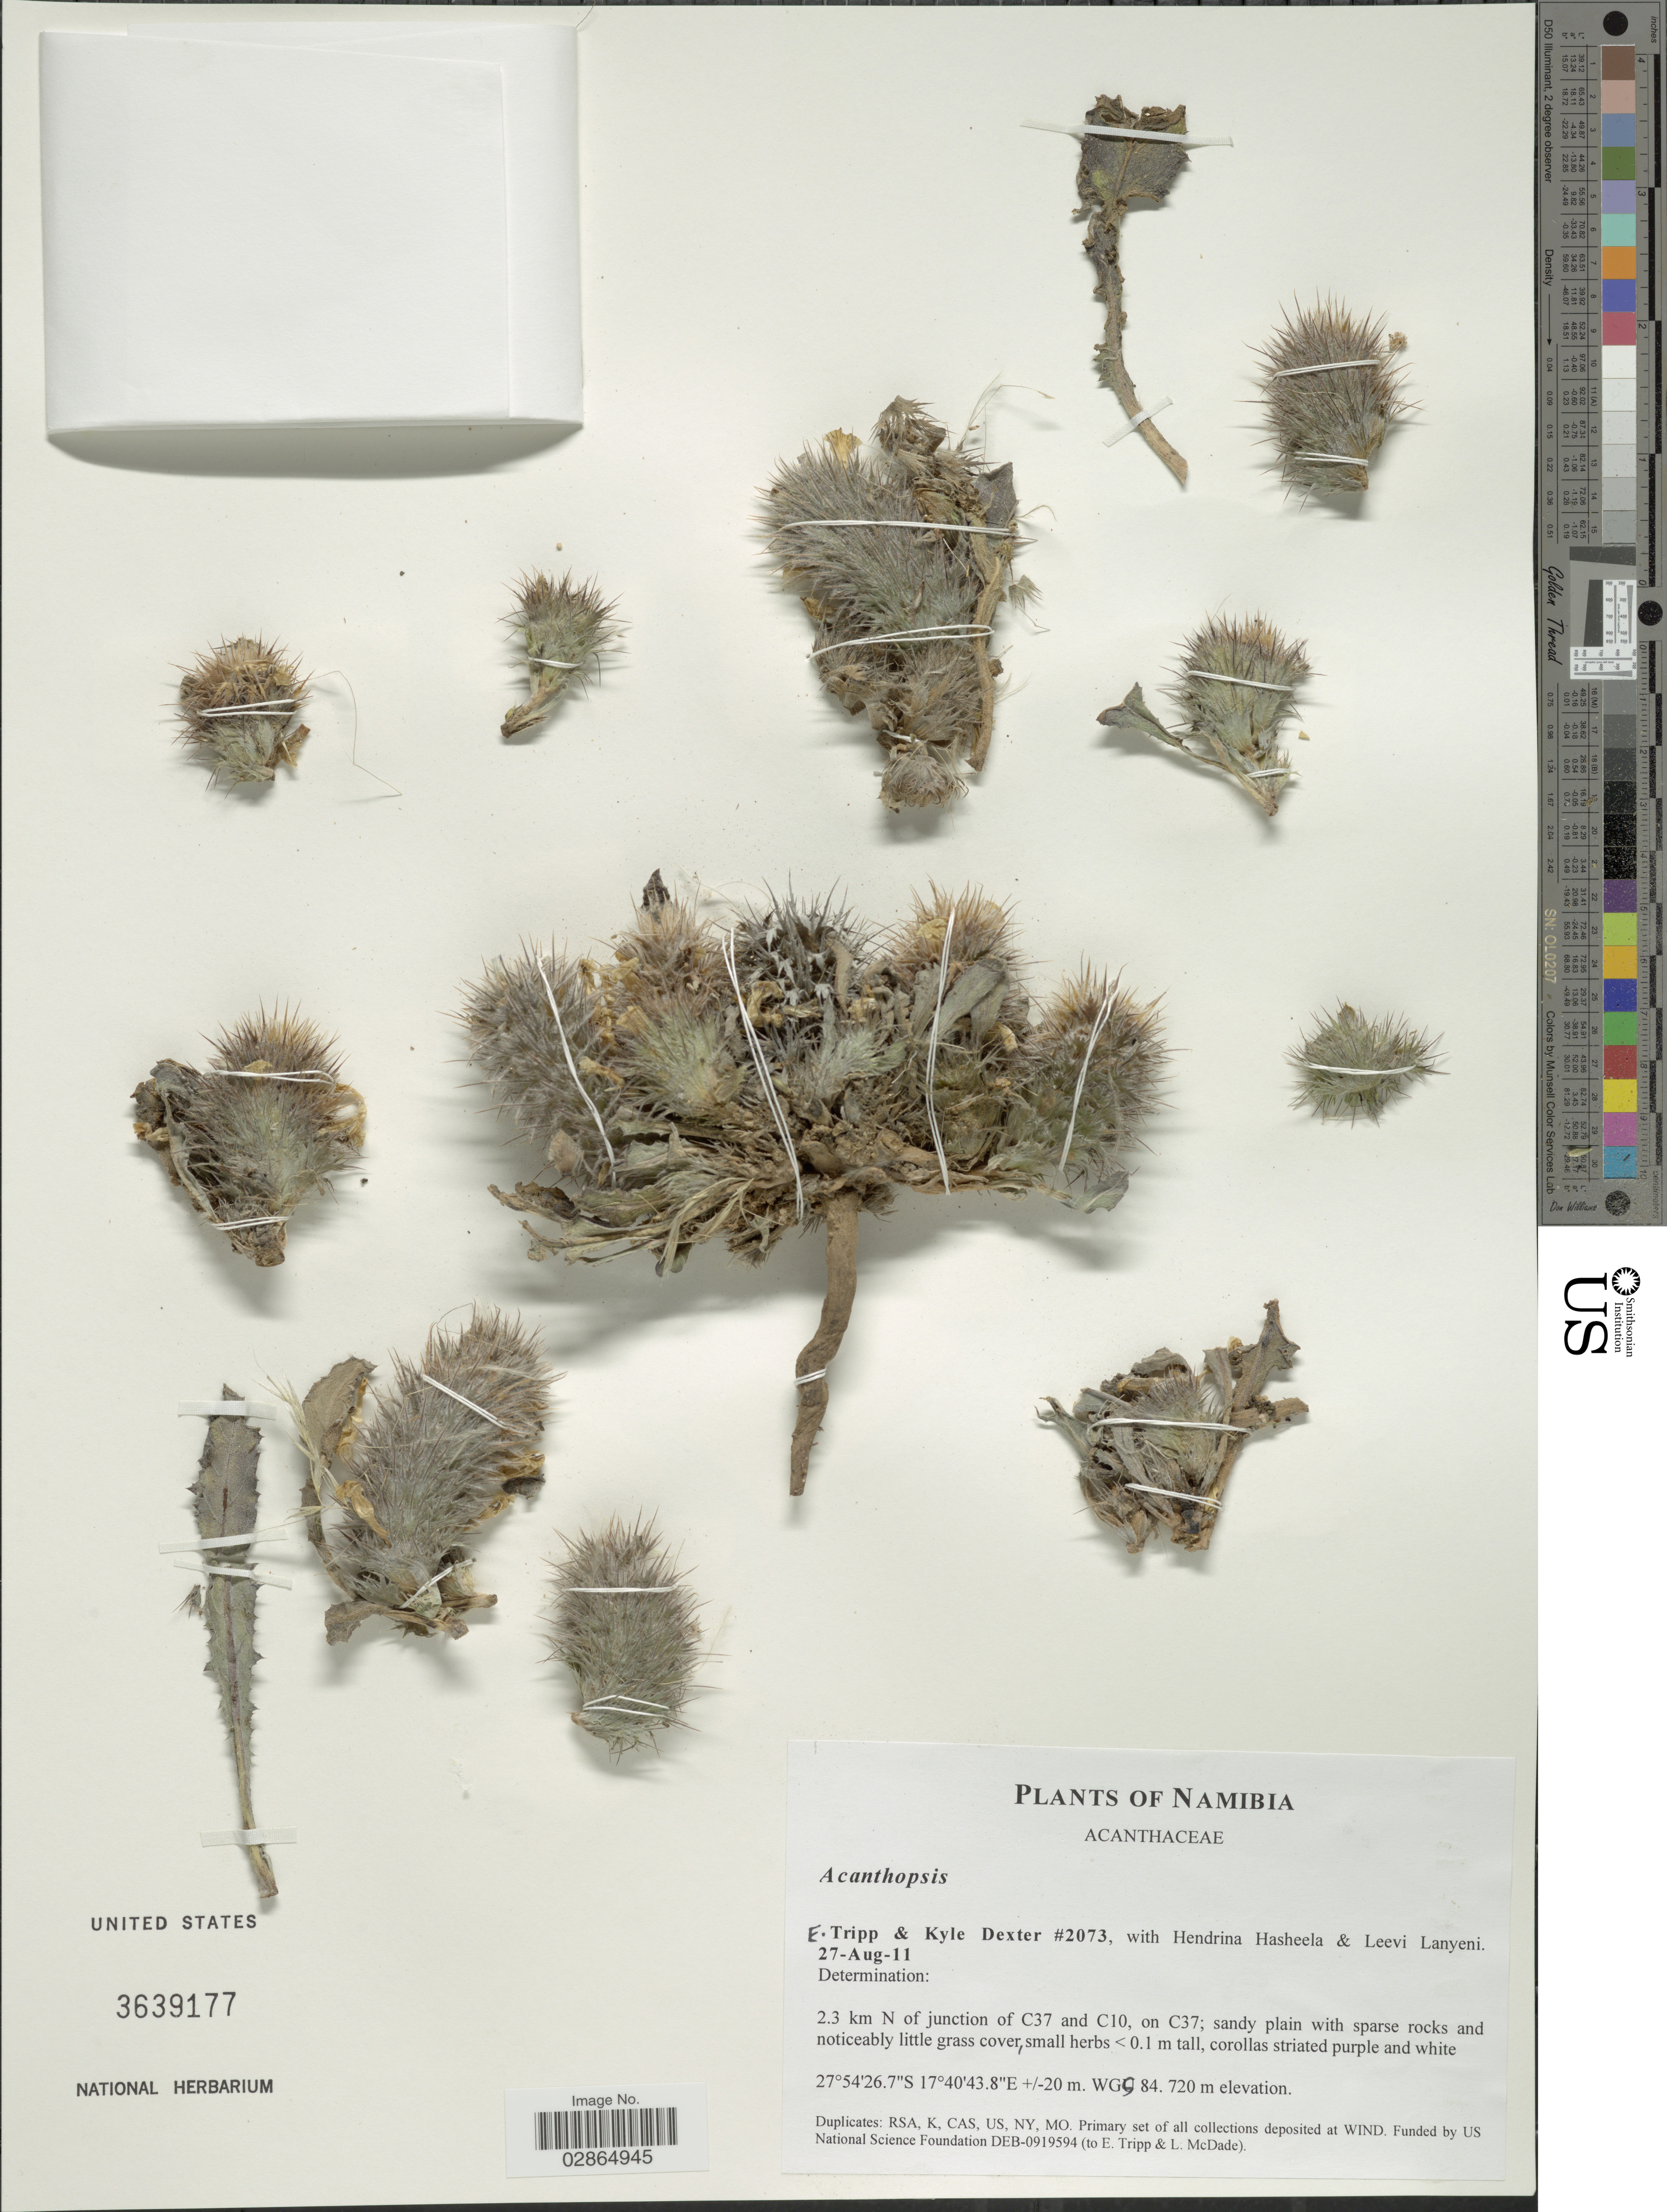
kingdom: Plantae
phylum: Tracheophyta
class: Magnoliopsida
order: Lamiales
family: Acanthaceae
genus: Acanthopsis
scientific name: Acanthopsis sp.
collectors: E. Tripp, K. Dexter, H. Hasheela & L. Lanyeni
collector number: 2073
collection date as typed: Transcribed d/m/y: 27/8/11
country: Namibia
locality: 2.3 km N of junction of C37 and C10, on C37.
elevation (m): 720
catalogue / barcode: US 3639177